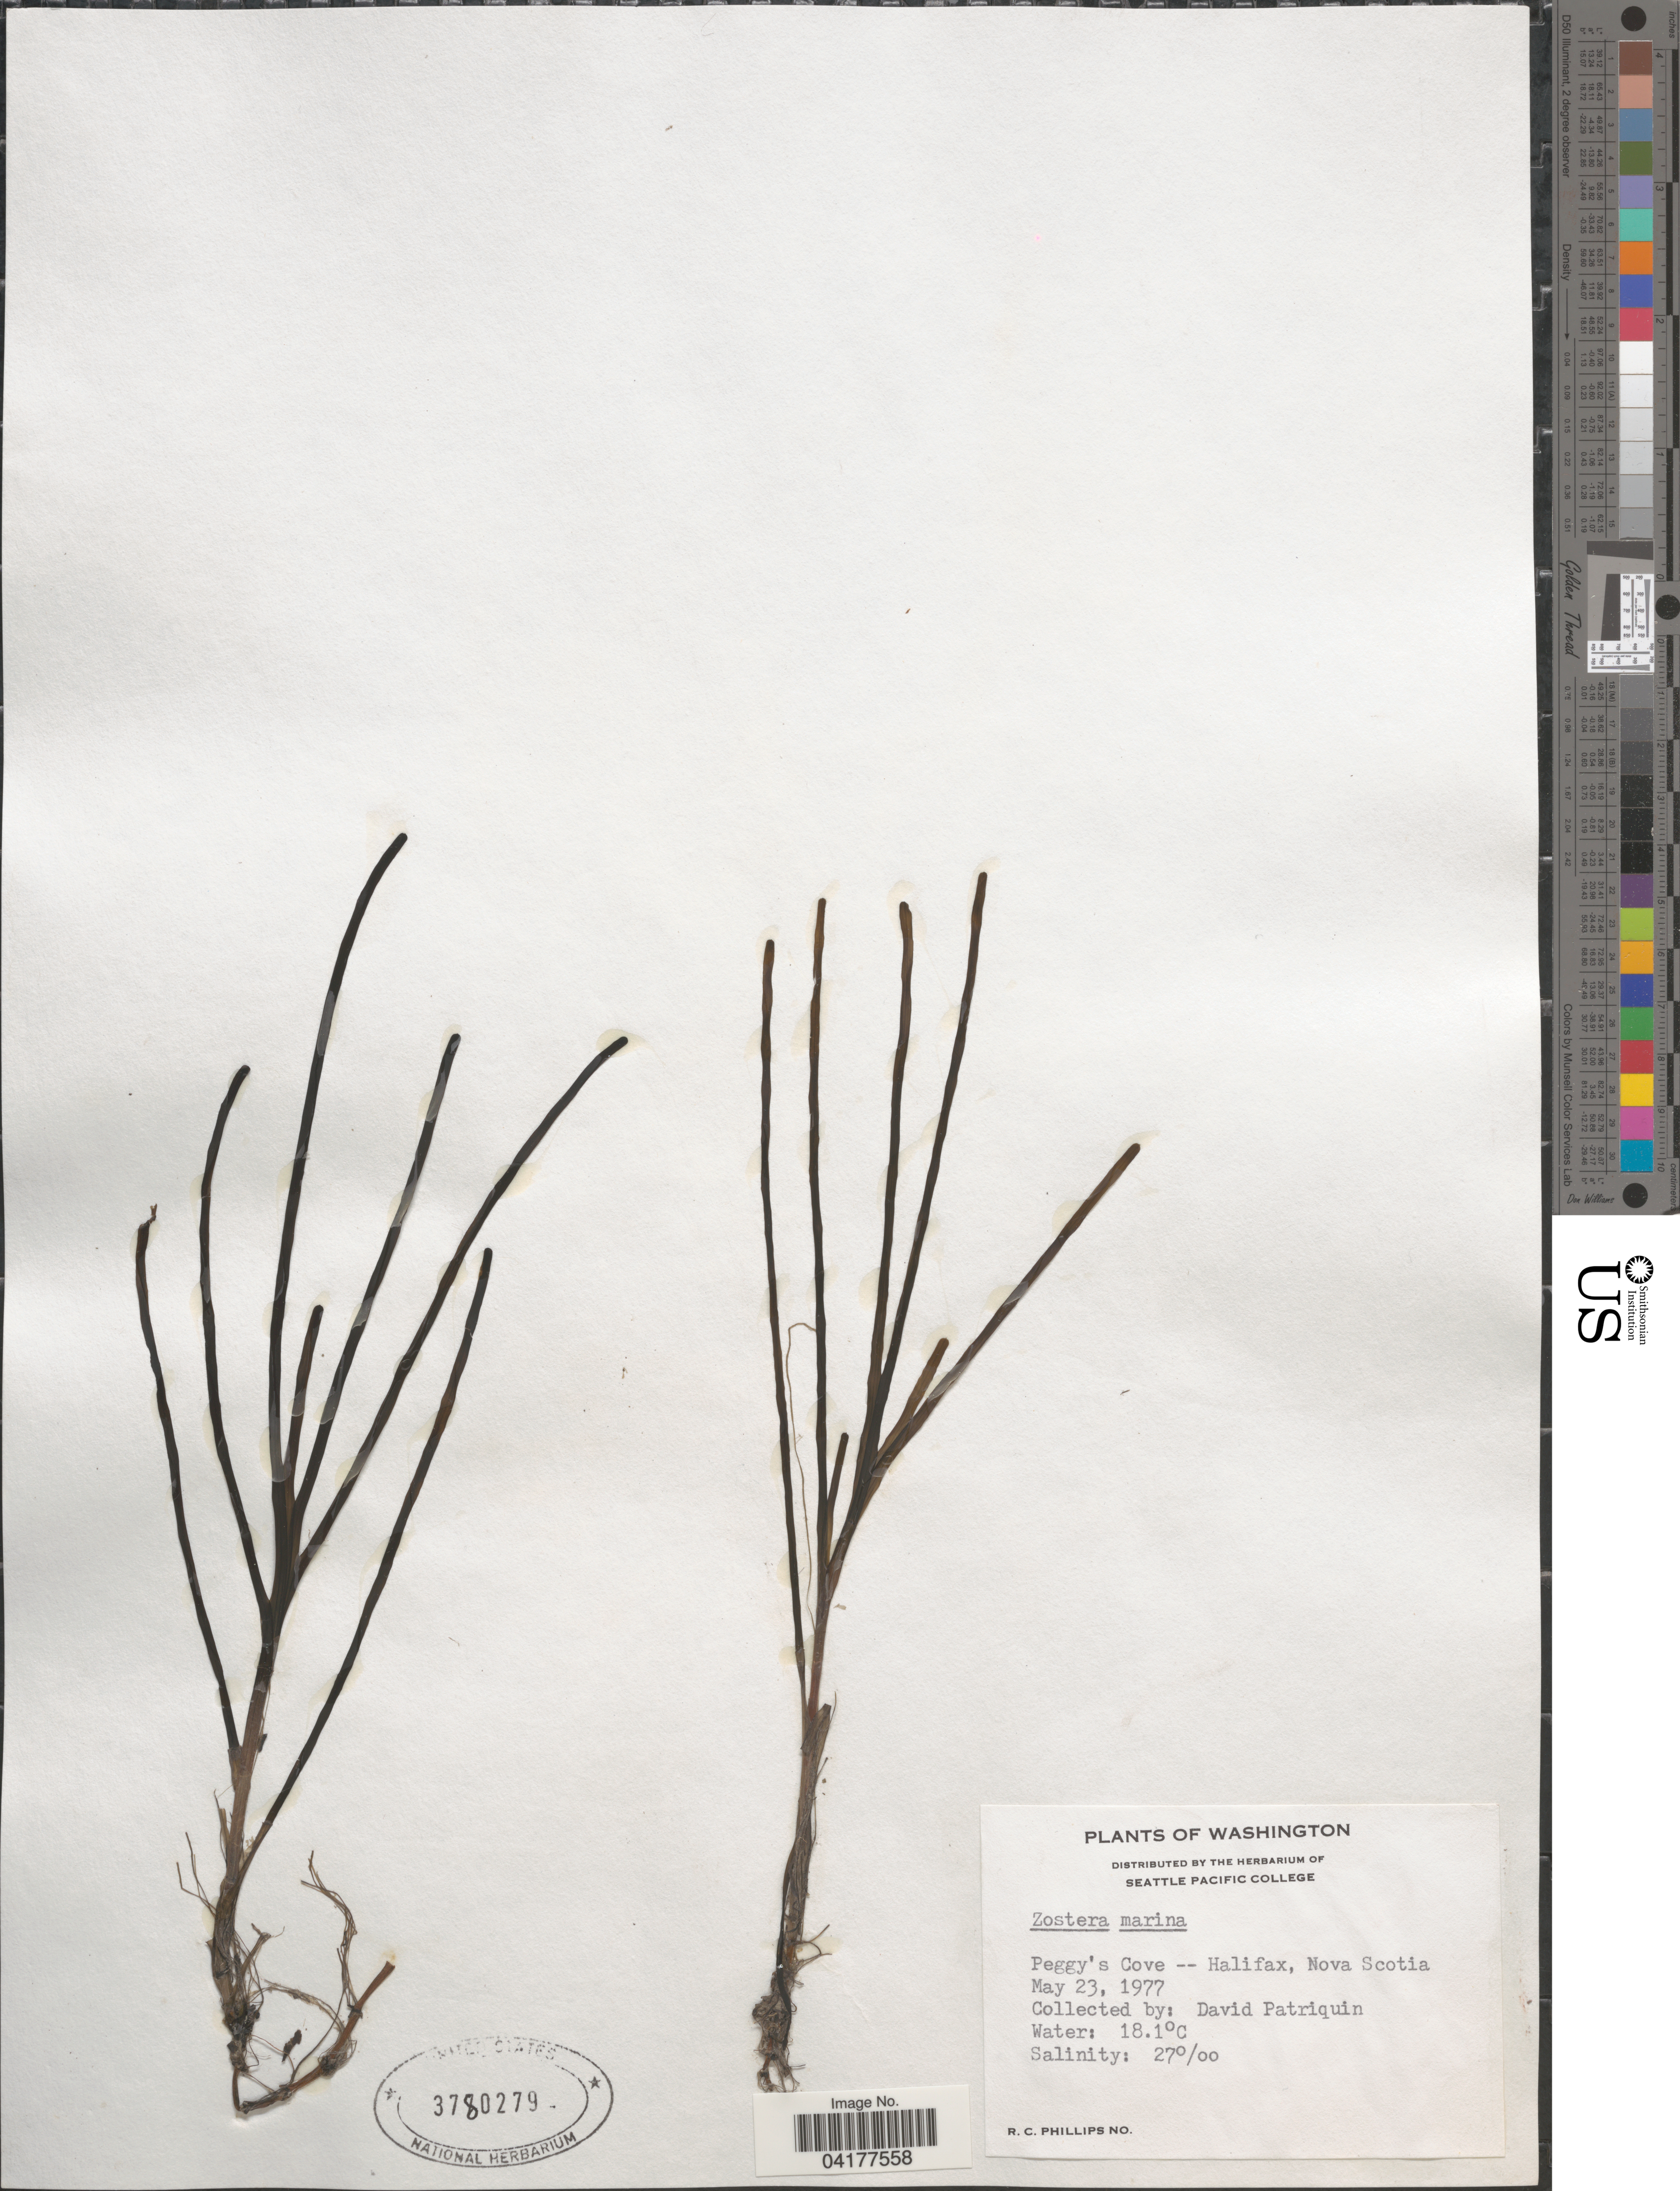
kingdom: Plantae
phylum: Tracheophyta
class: Liliopsida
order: Alismatales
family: Zosteraceae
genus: Zostera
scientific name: Zostera marina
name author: L.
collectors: D. Patriquin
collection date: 1977-05-23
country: Canada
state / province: Nova Scotia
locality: Peggy's Cove -- Halifax.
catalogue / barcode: US 3780279